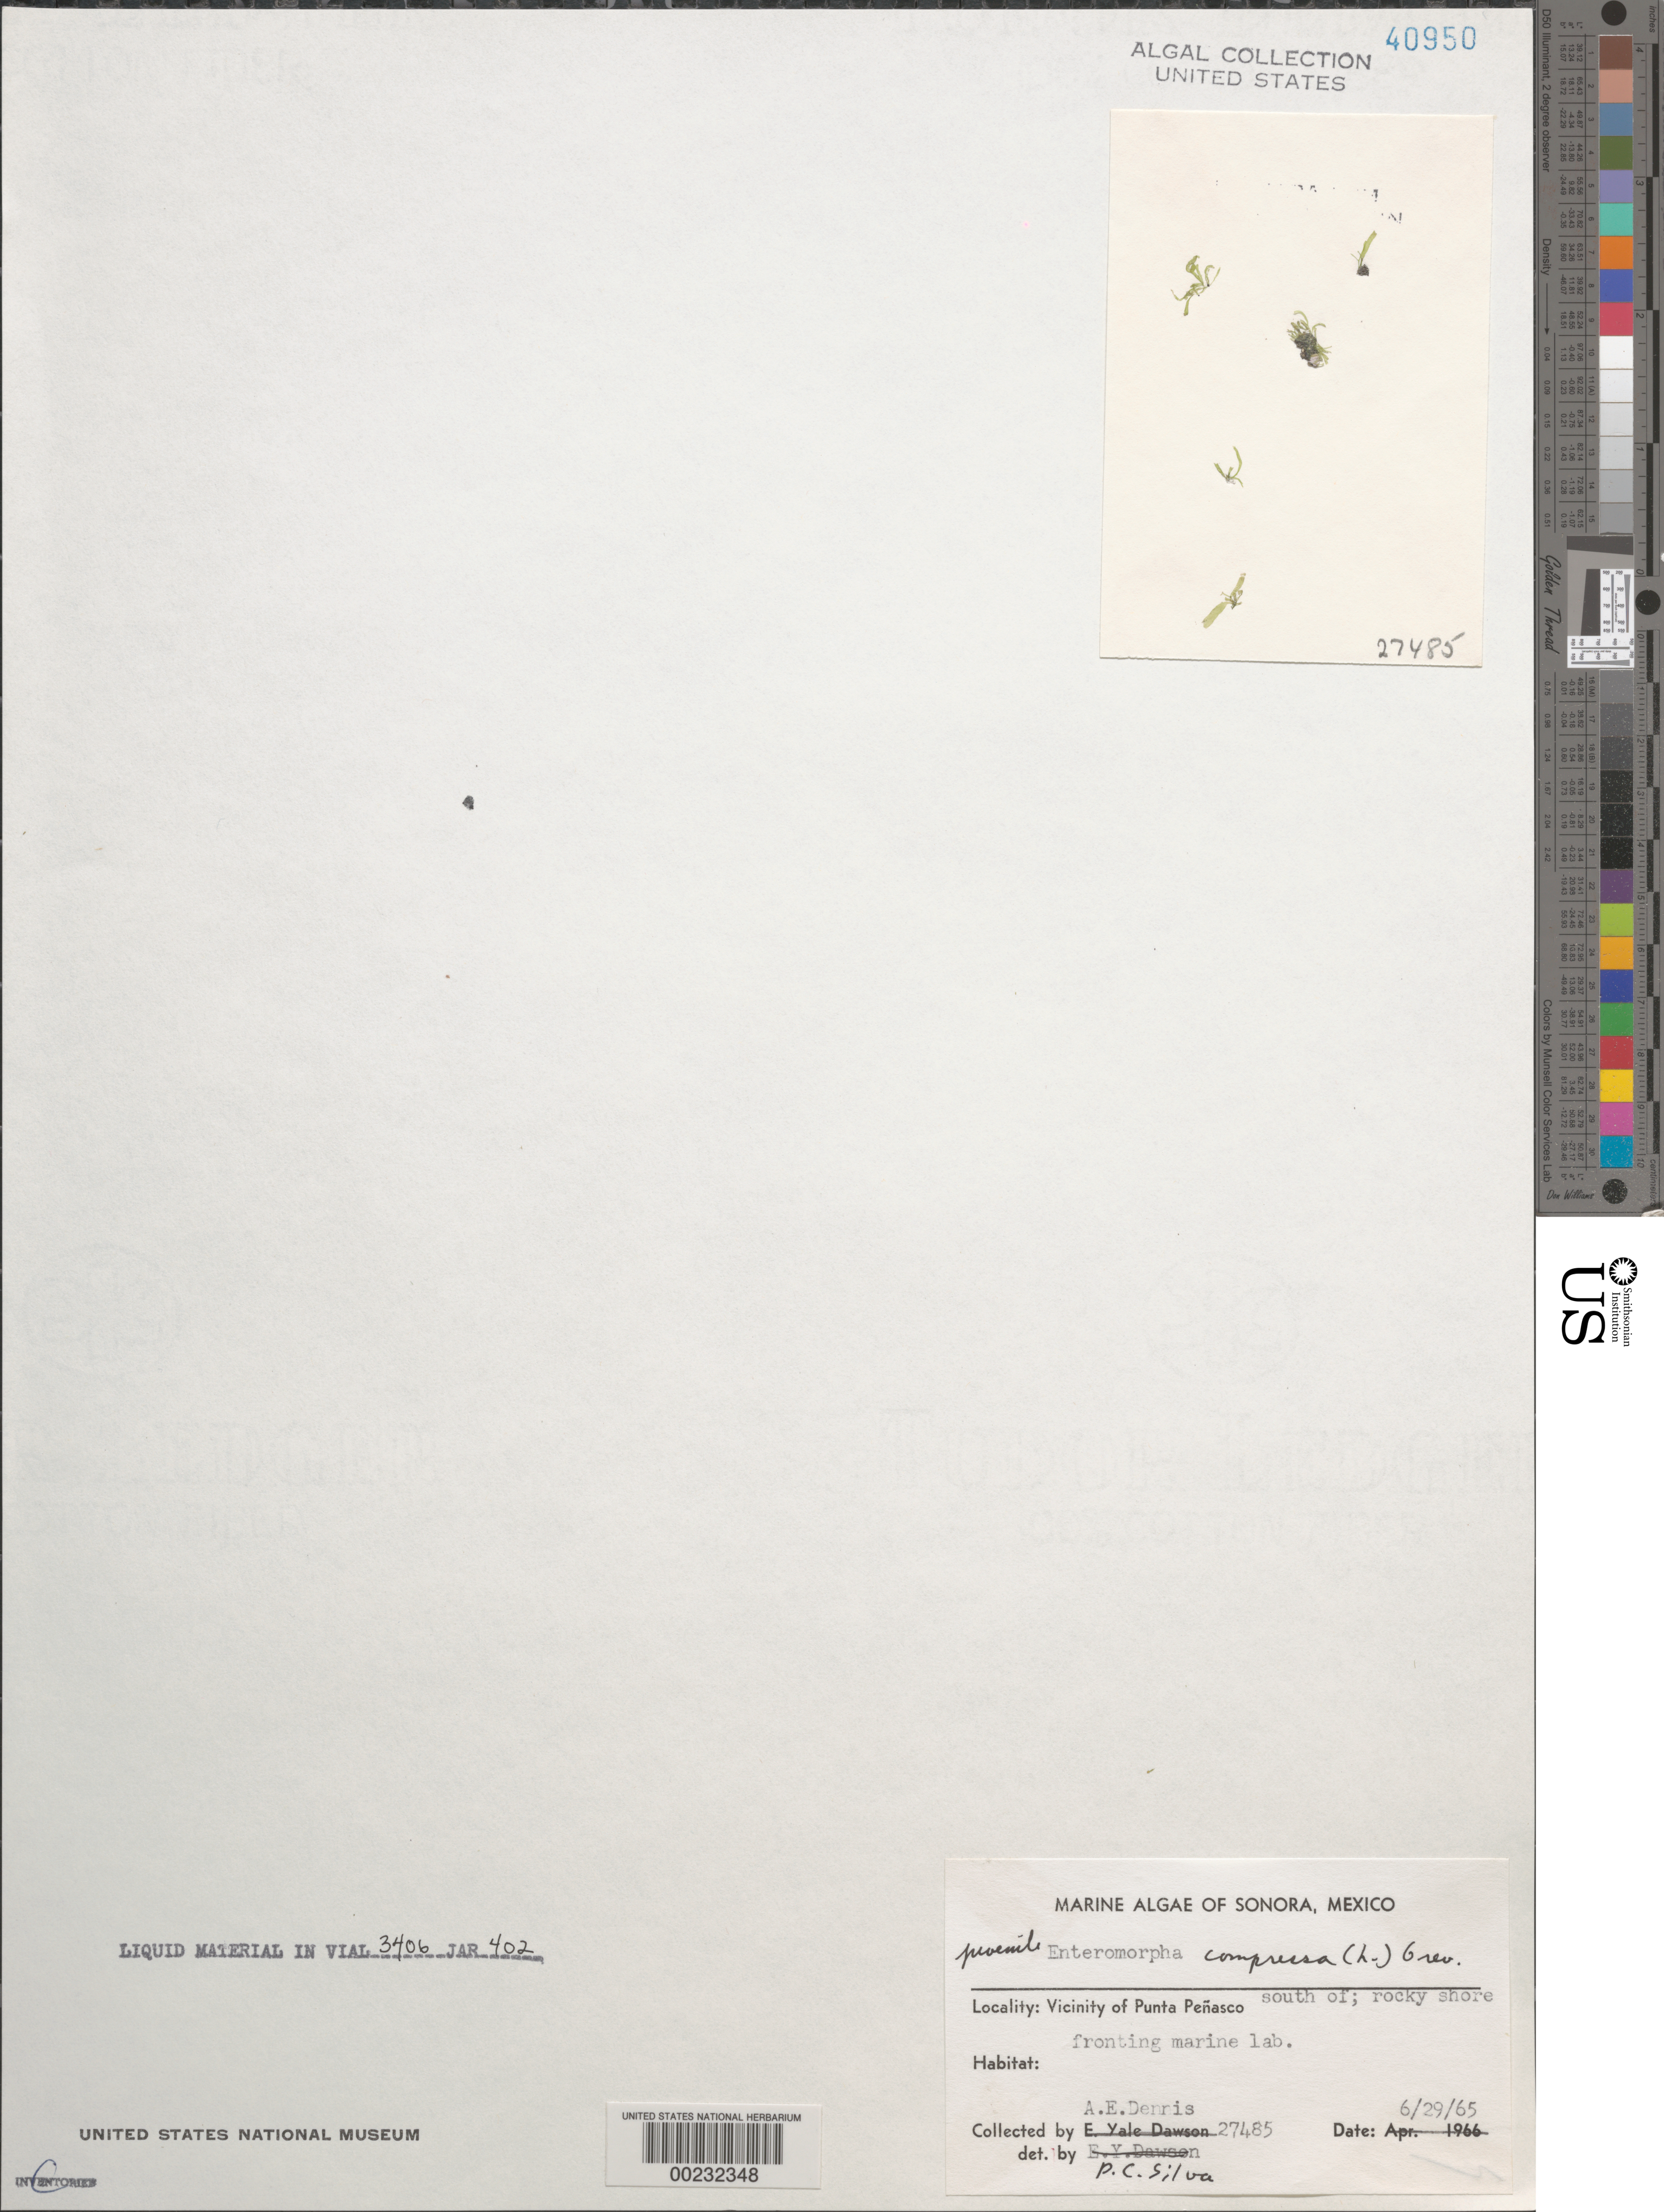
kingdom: Plantae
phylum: Chlorophyta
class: Ulvophyceae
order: Ulvales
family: Ulvaceae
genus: Ulva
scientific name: Ulva compressa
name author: L.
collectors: A. Dennis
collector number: EYD 27485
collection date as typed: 29 Jun 1965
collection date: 1965-06-29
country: Mexico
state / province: Sonora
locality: Marine laboratory shore, south of Punta Penasco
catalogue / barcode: US 40950